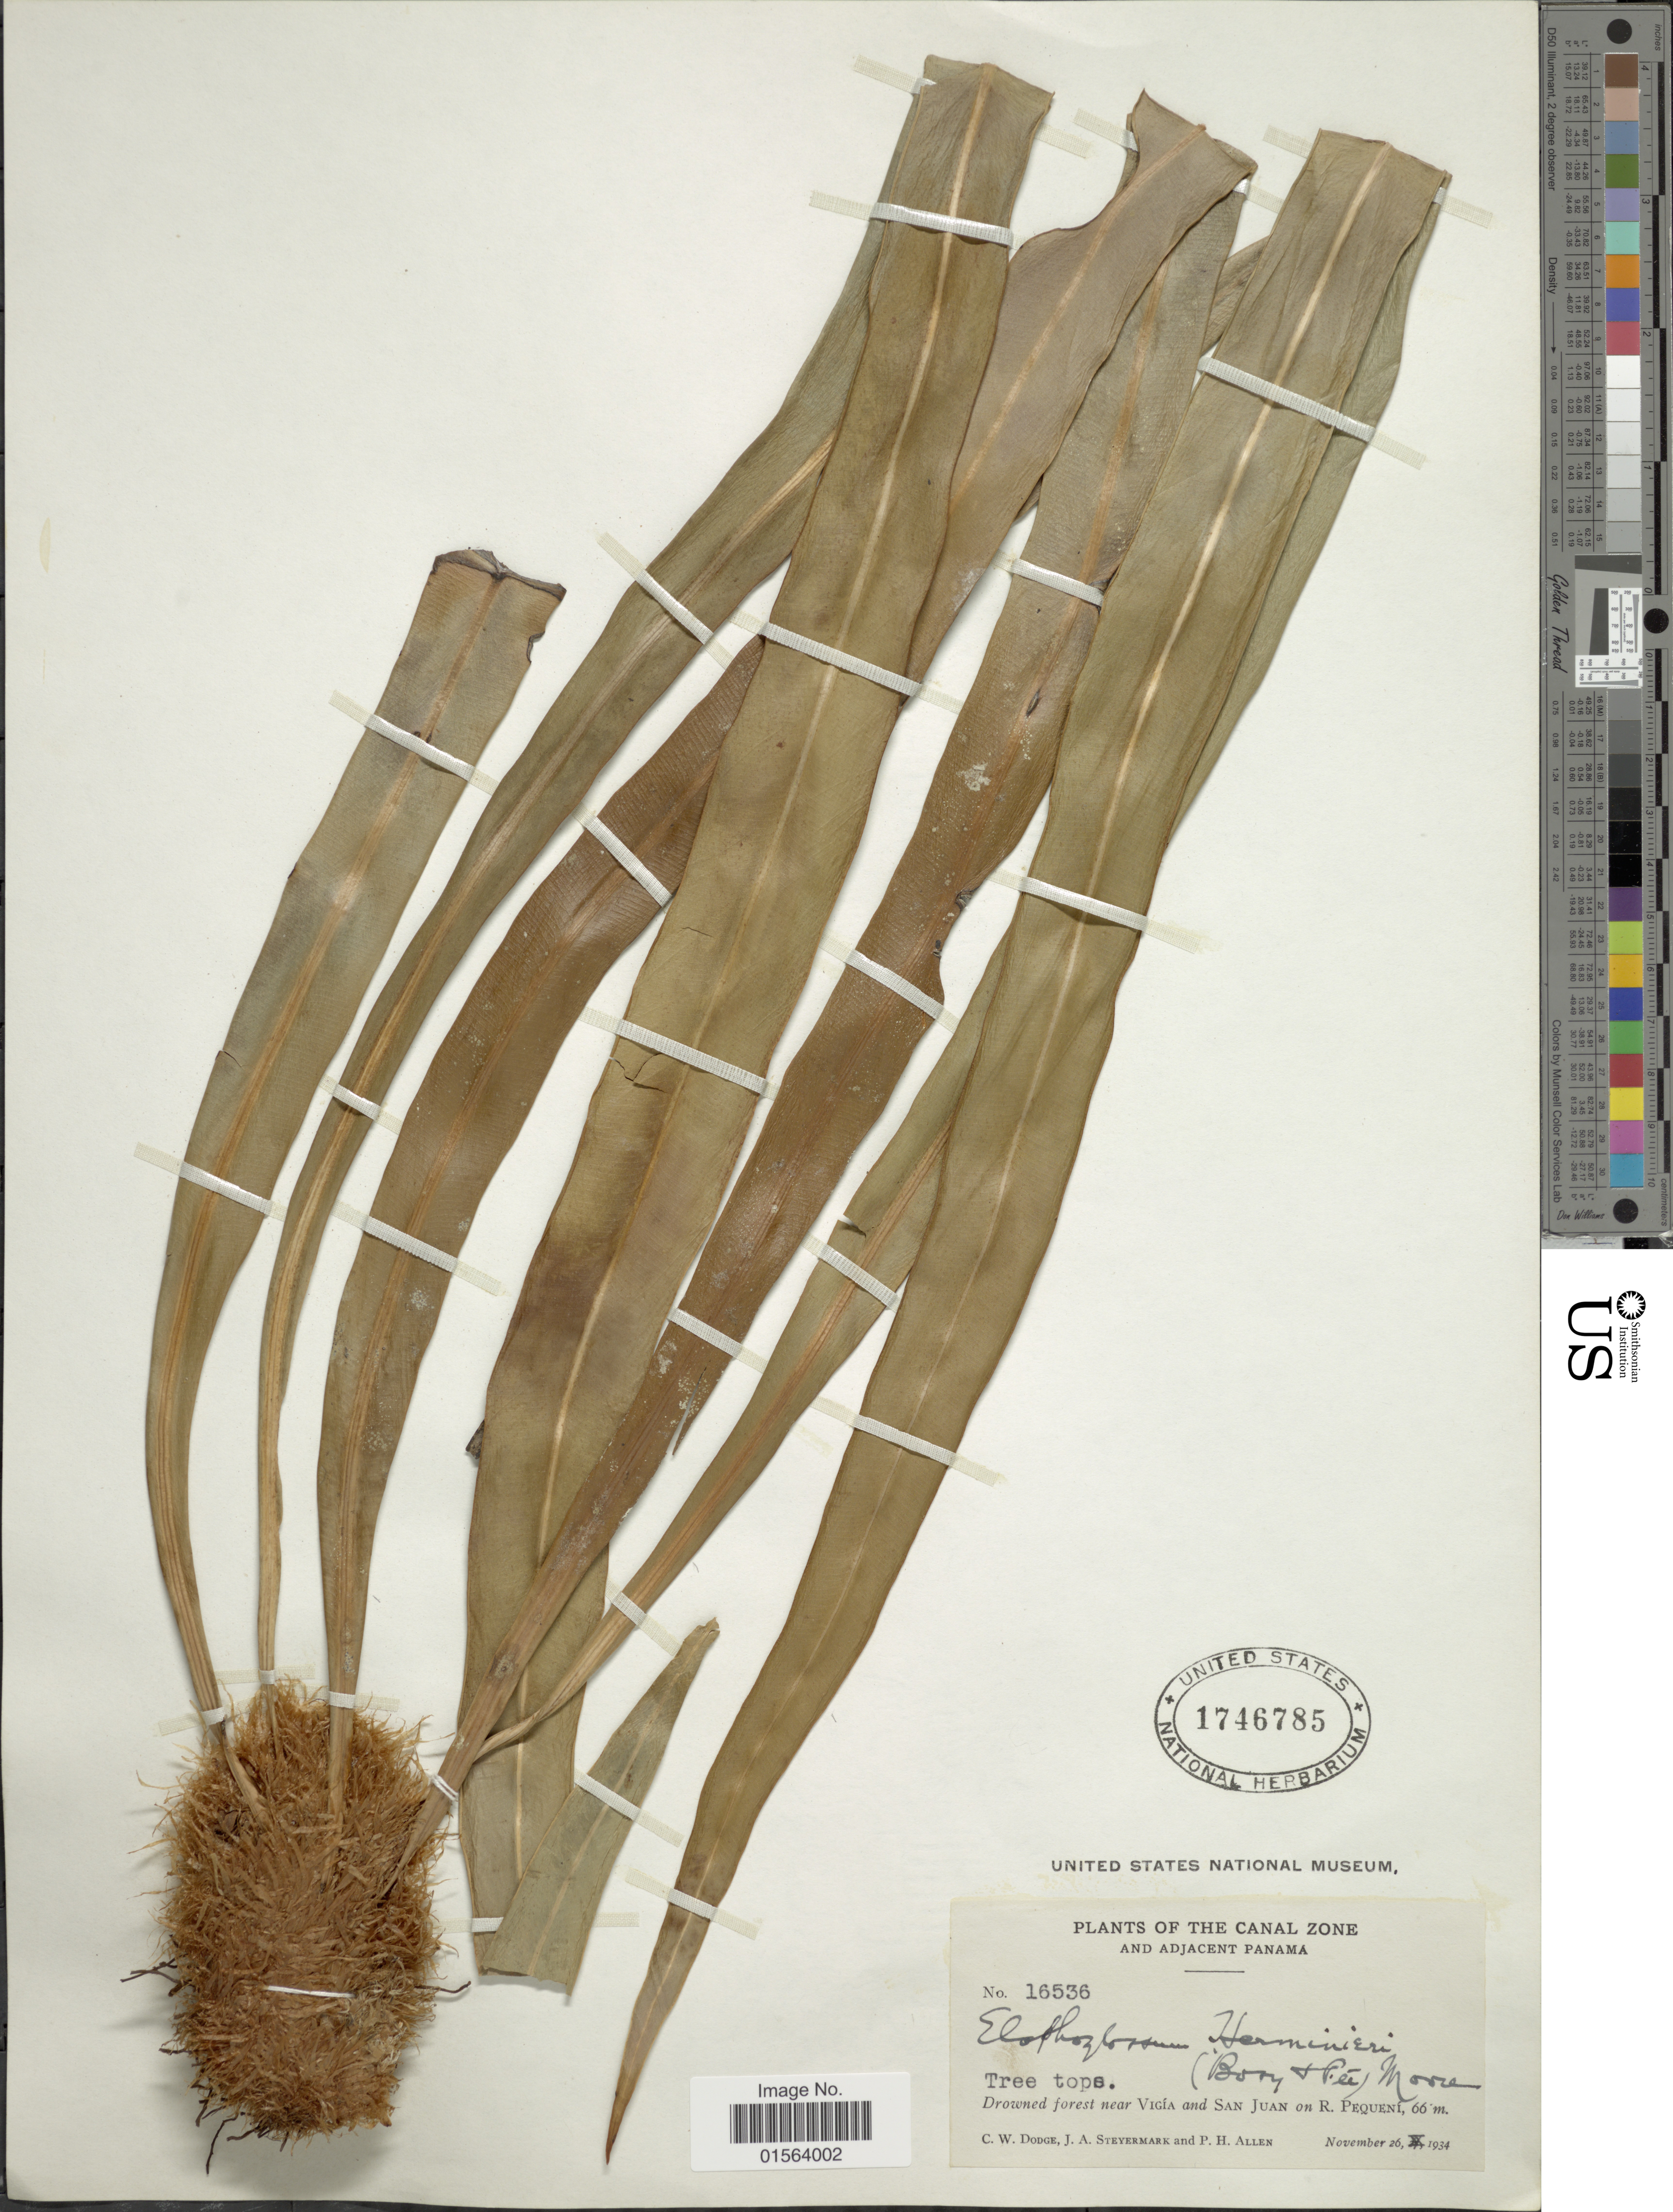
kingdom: Plantae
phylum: Tracheophyta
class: Polypodiopsida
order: Polypodiales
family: Dryopteridaceae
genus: Elaphoglossum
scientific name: Elaphoglossum herminieri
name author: (Bory & Fée) T. Moore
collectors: C. Dodge, J. Steyermark & P. H. Allen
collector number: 16536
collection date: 1934-11-26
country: Panama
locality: Canal Zone and Adjacent Panama, drowned forest near Vigia and San Juan on R. Pequeni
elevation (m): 66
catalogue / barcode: US 1746785